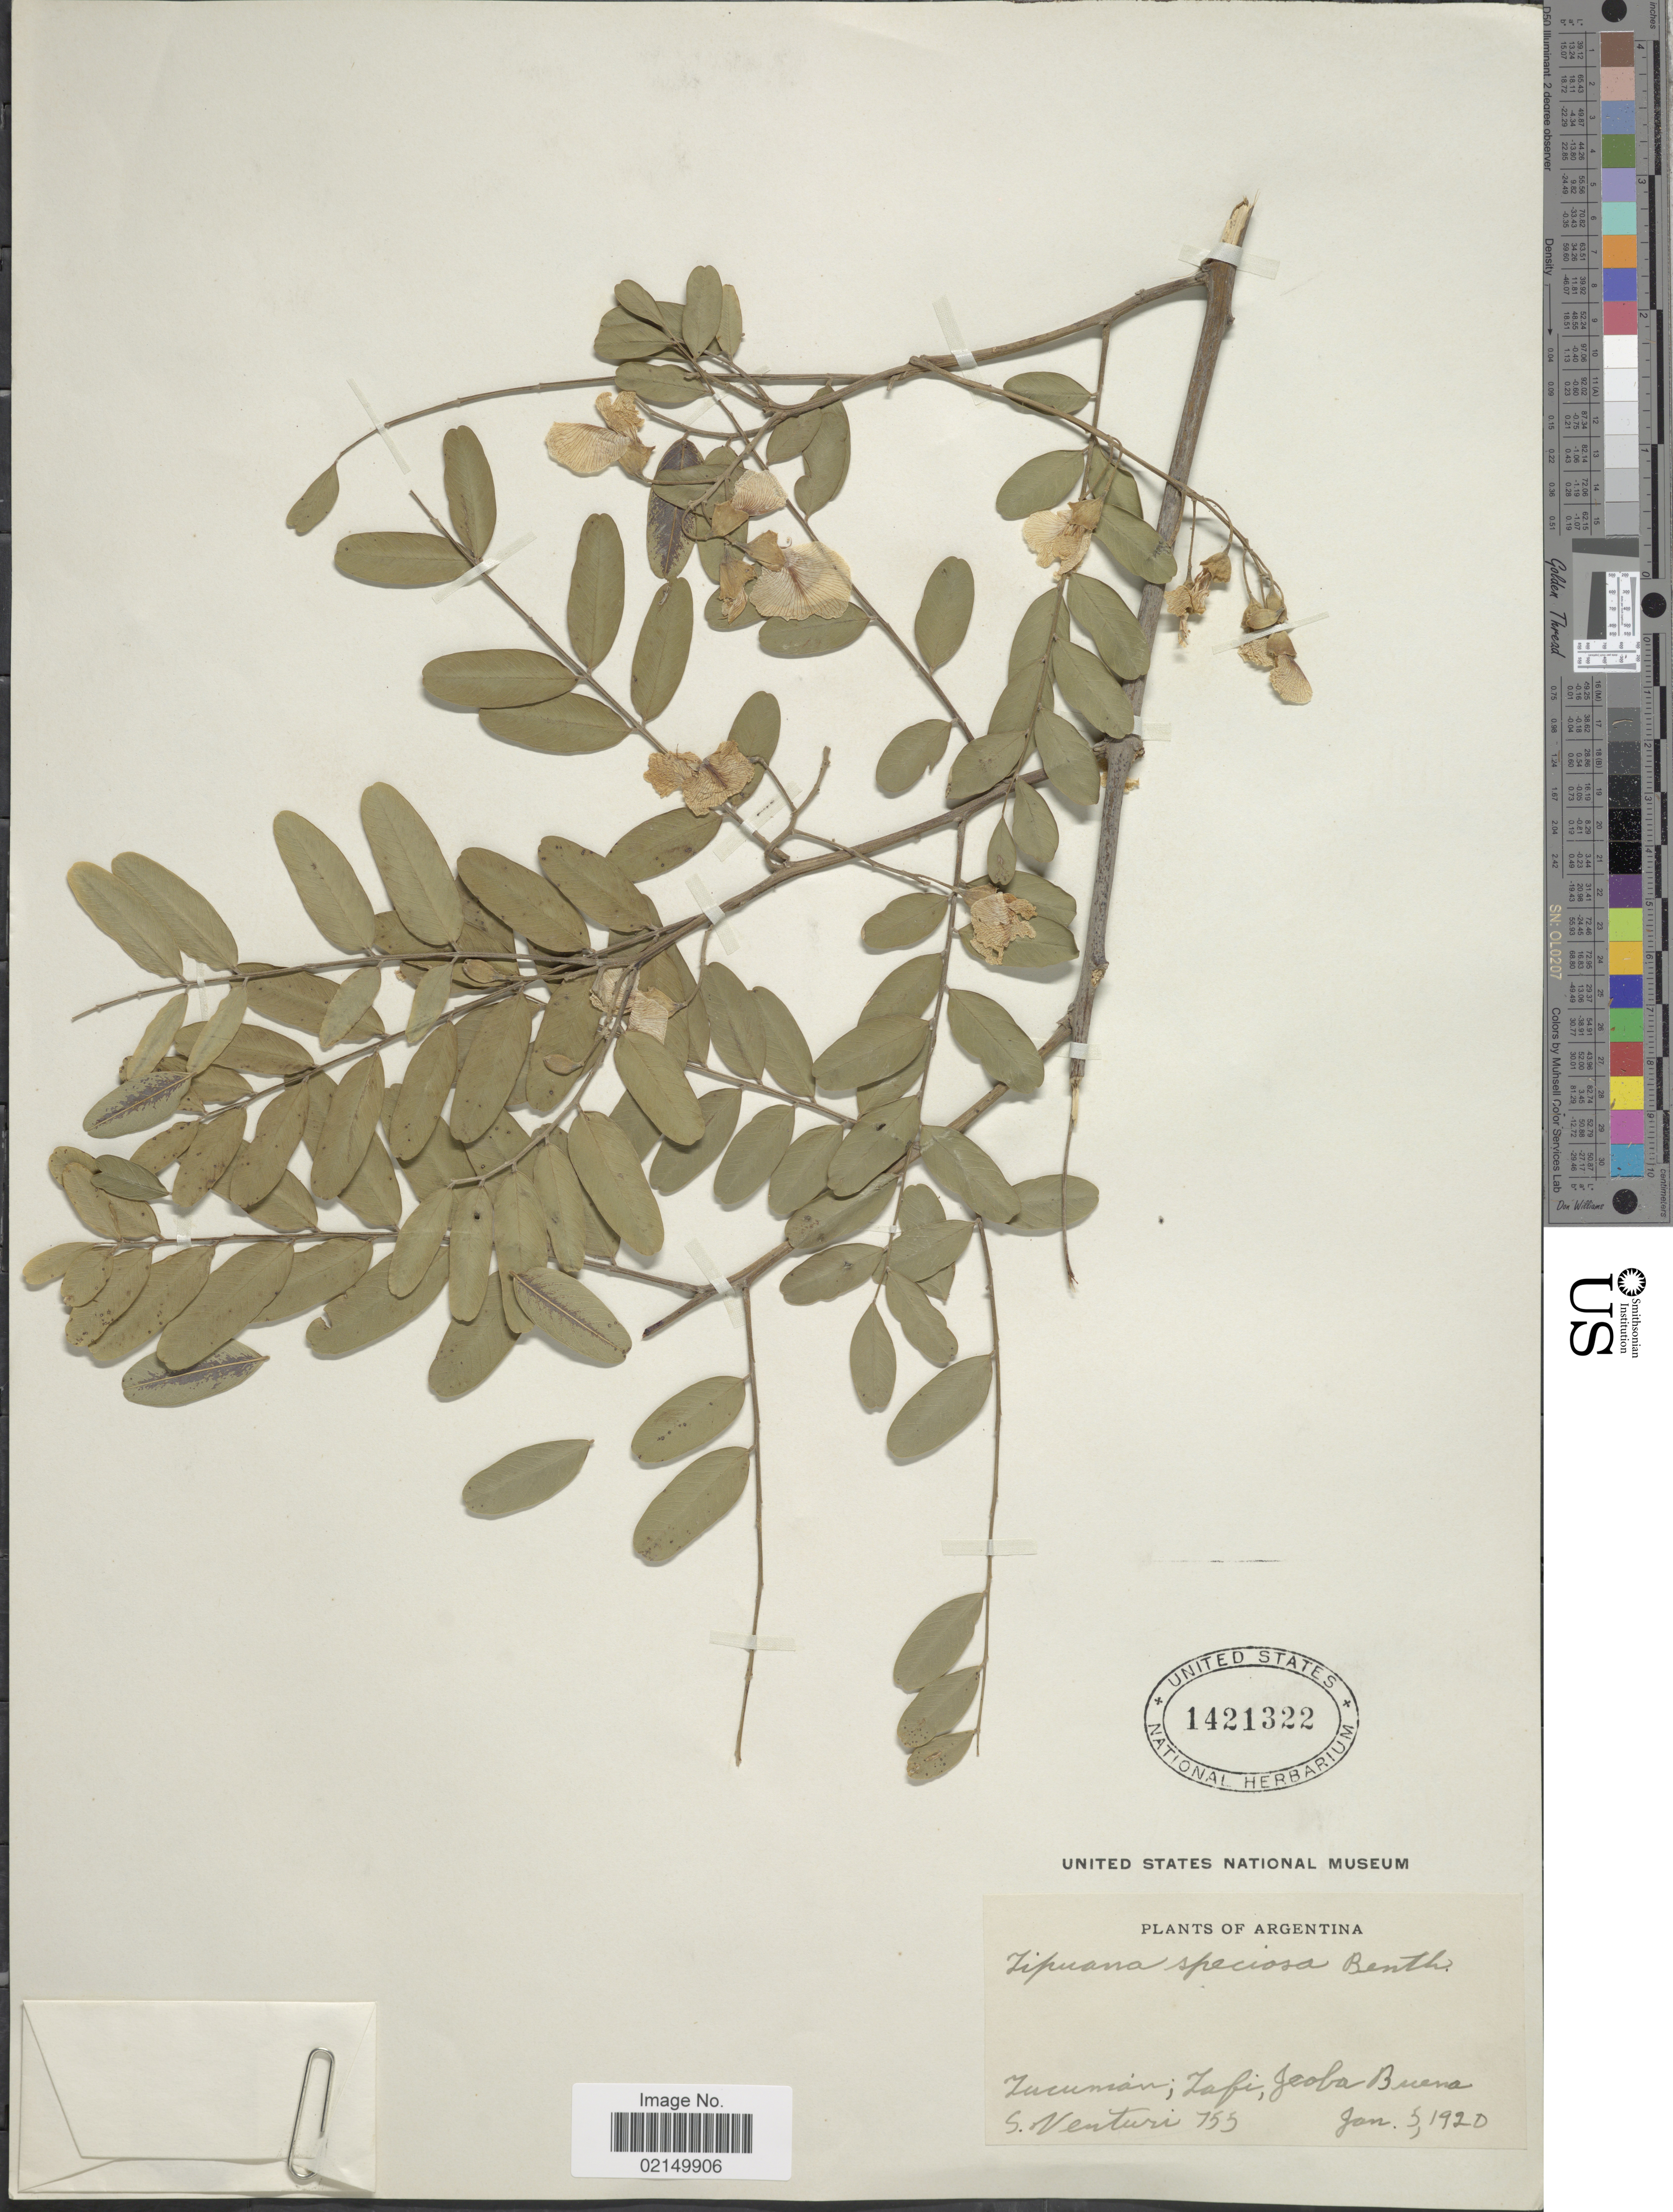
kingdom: Plantae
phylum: Tracheophyta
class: Magnoliopsida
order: Fabales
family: Fabaceae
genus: Tipuana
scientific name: Tipuana tipu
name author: (Benth.) Kuntze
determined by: Strong, Mark T., (BOT), Smithsonian Institution - National Museum of Natural History (UNITED STATES)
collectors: S. Venturi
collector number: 755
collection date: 1920-01-05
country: Argentina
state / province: Tucuman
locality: Zafi, Jeoba Buena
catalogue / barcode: US 1421322